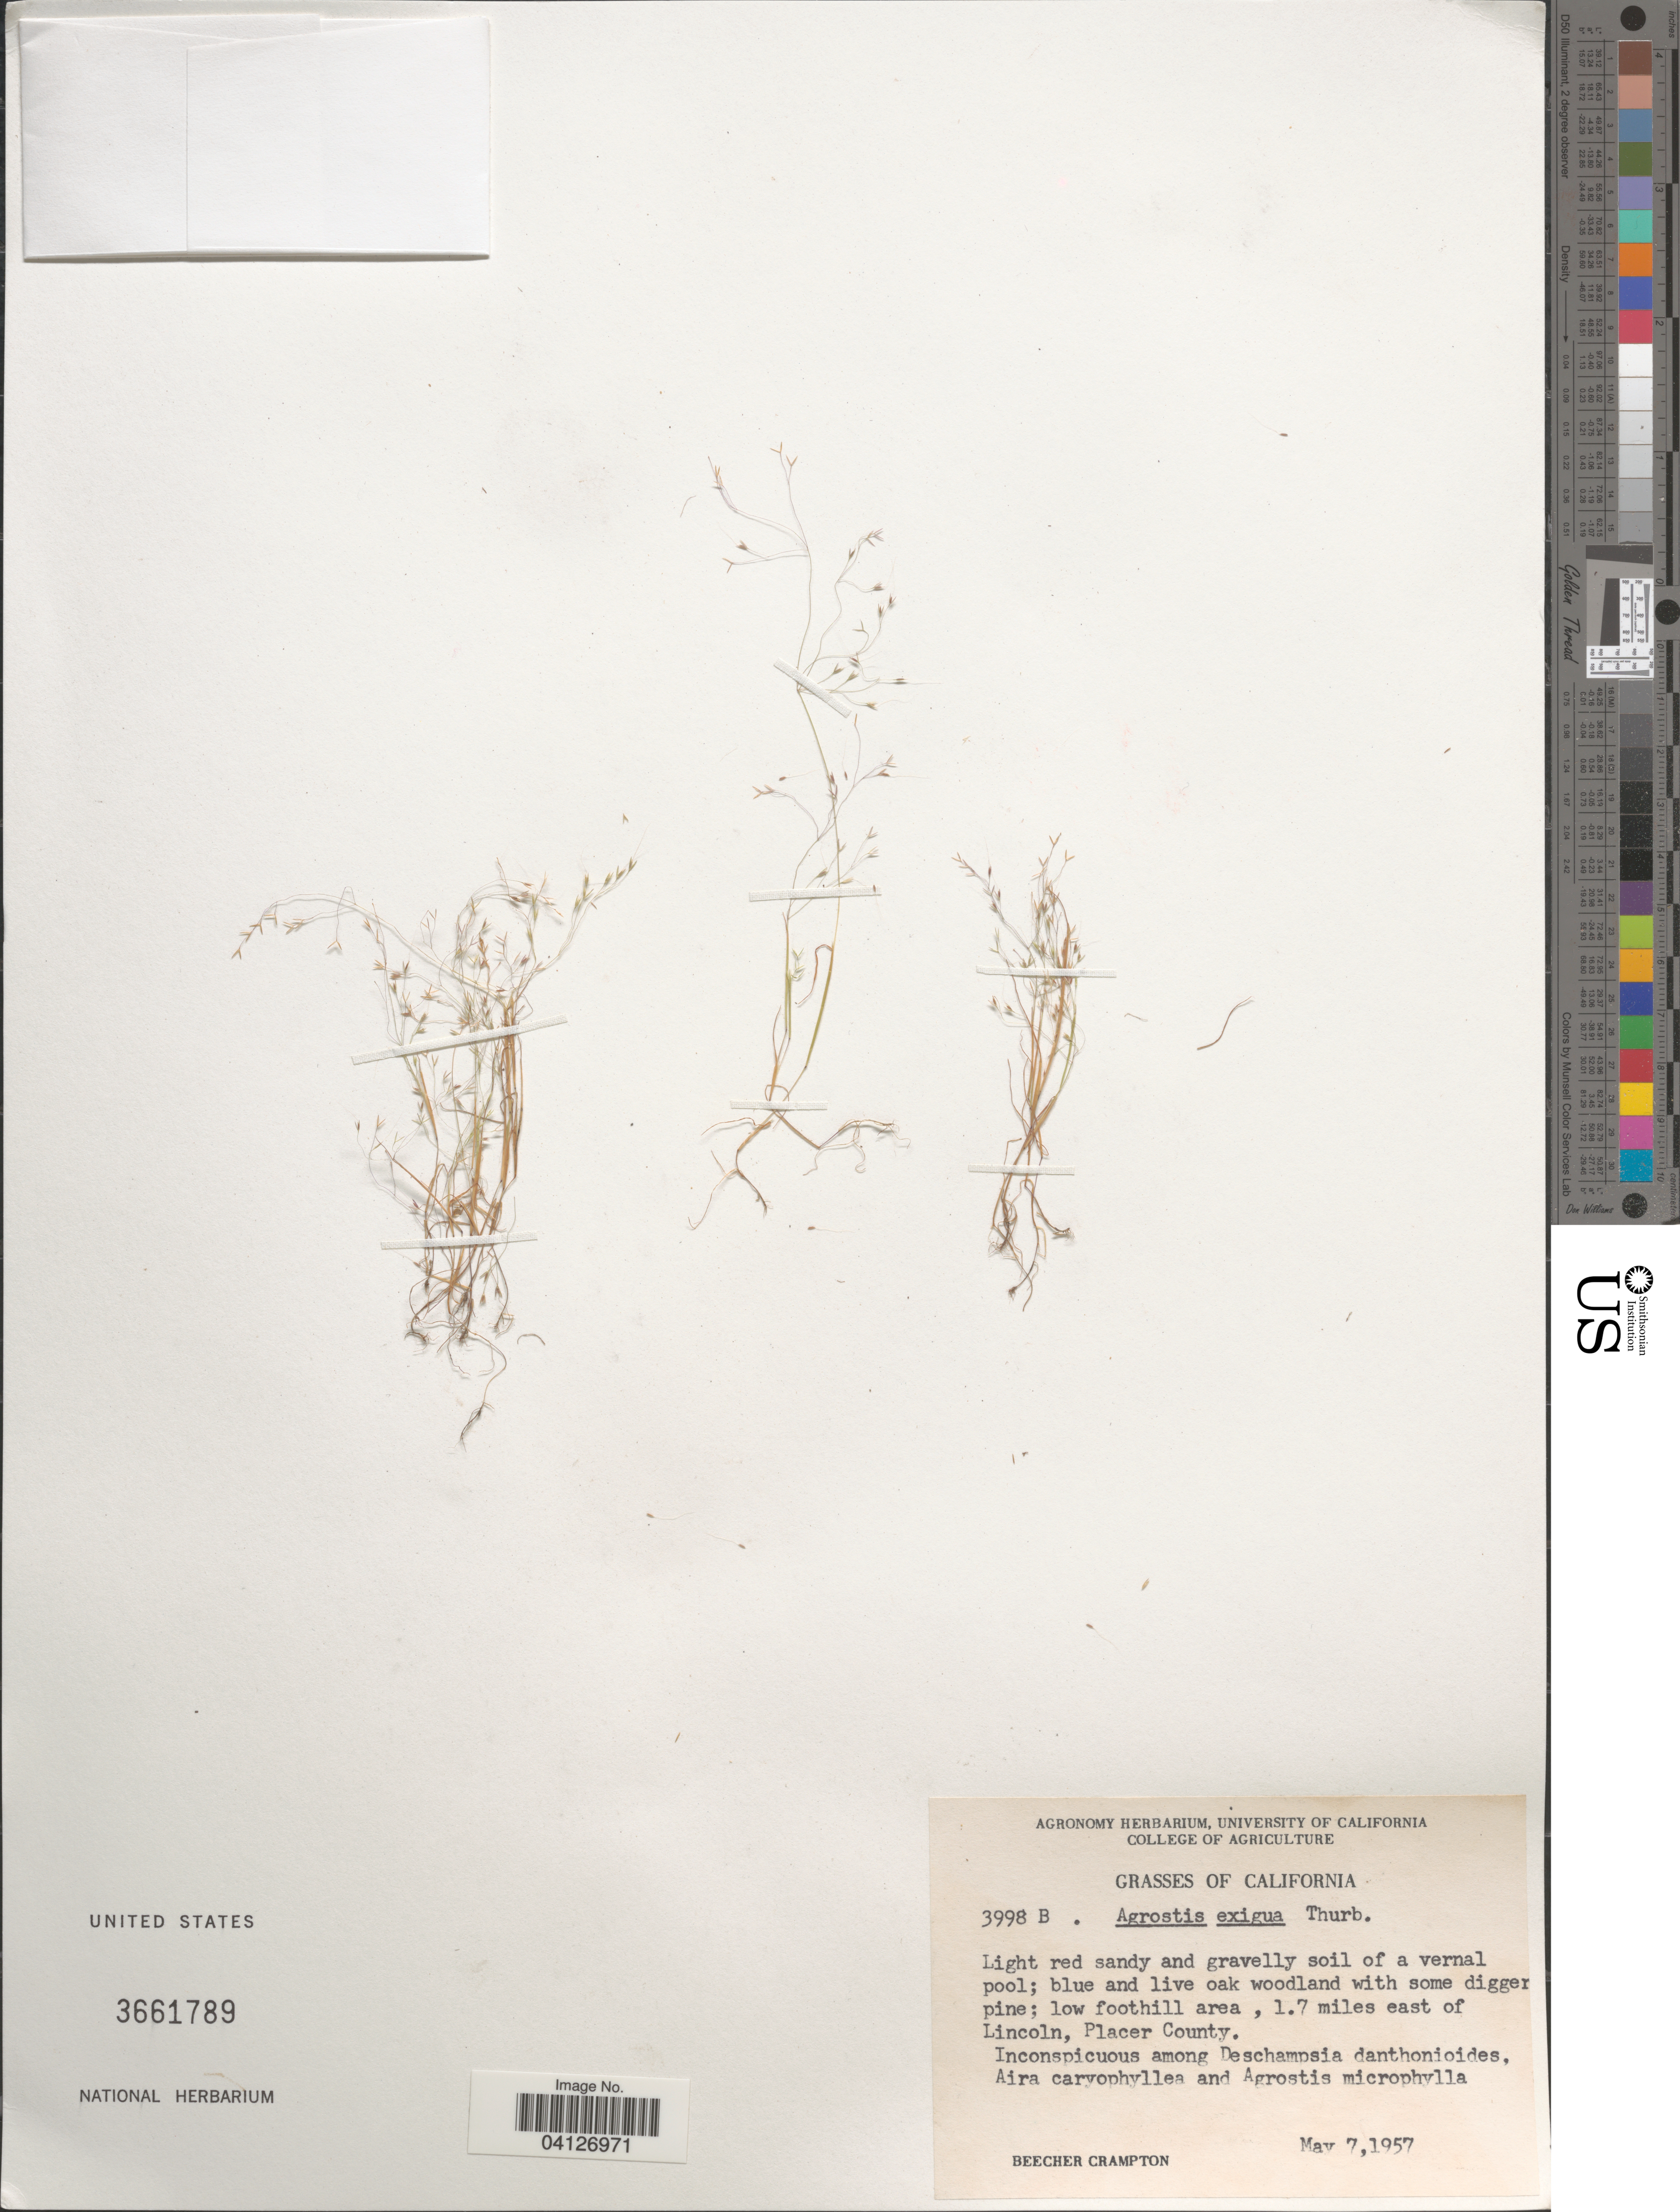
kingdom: Plantae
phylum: Tracheophyta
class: Liliopsida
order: Poales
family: Poaceae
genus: Agrostis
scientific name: Agrostis exigua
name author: Thurb. in S. Watson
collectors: B. Crampton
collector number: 3998B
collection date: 1957-05-07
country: United States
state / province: California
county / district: Placer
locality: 1.7 miles east of Lincoln, Placer County.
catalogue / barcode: US 3661789